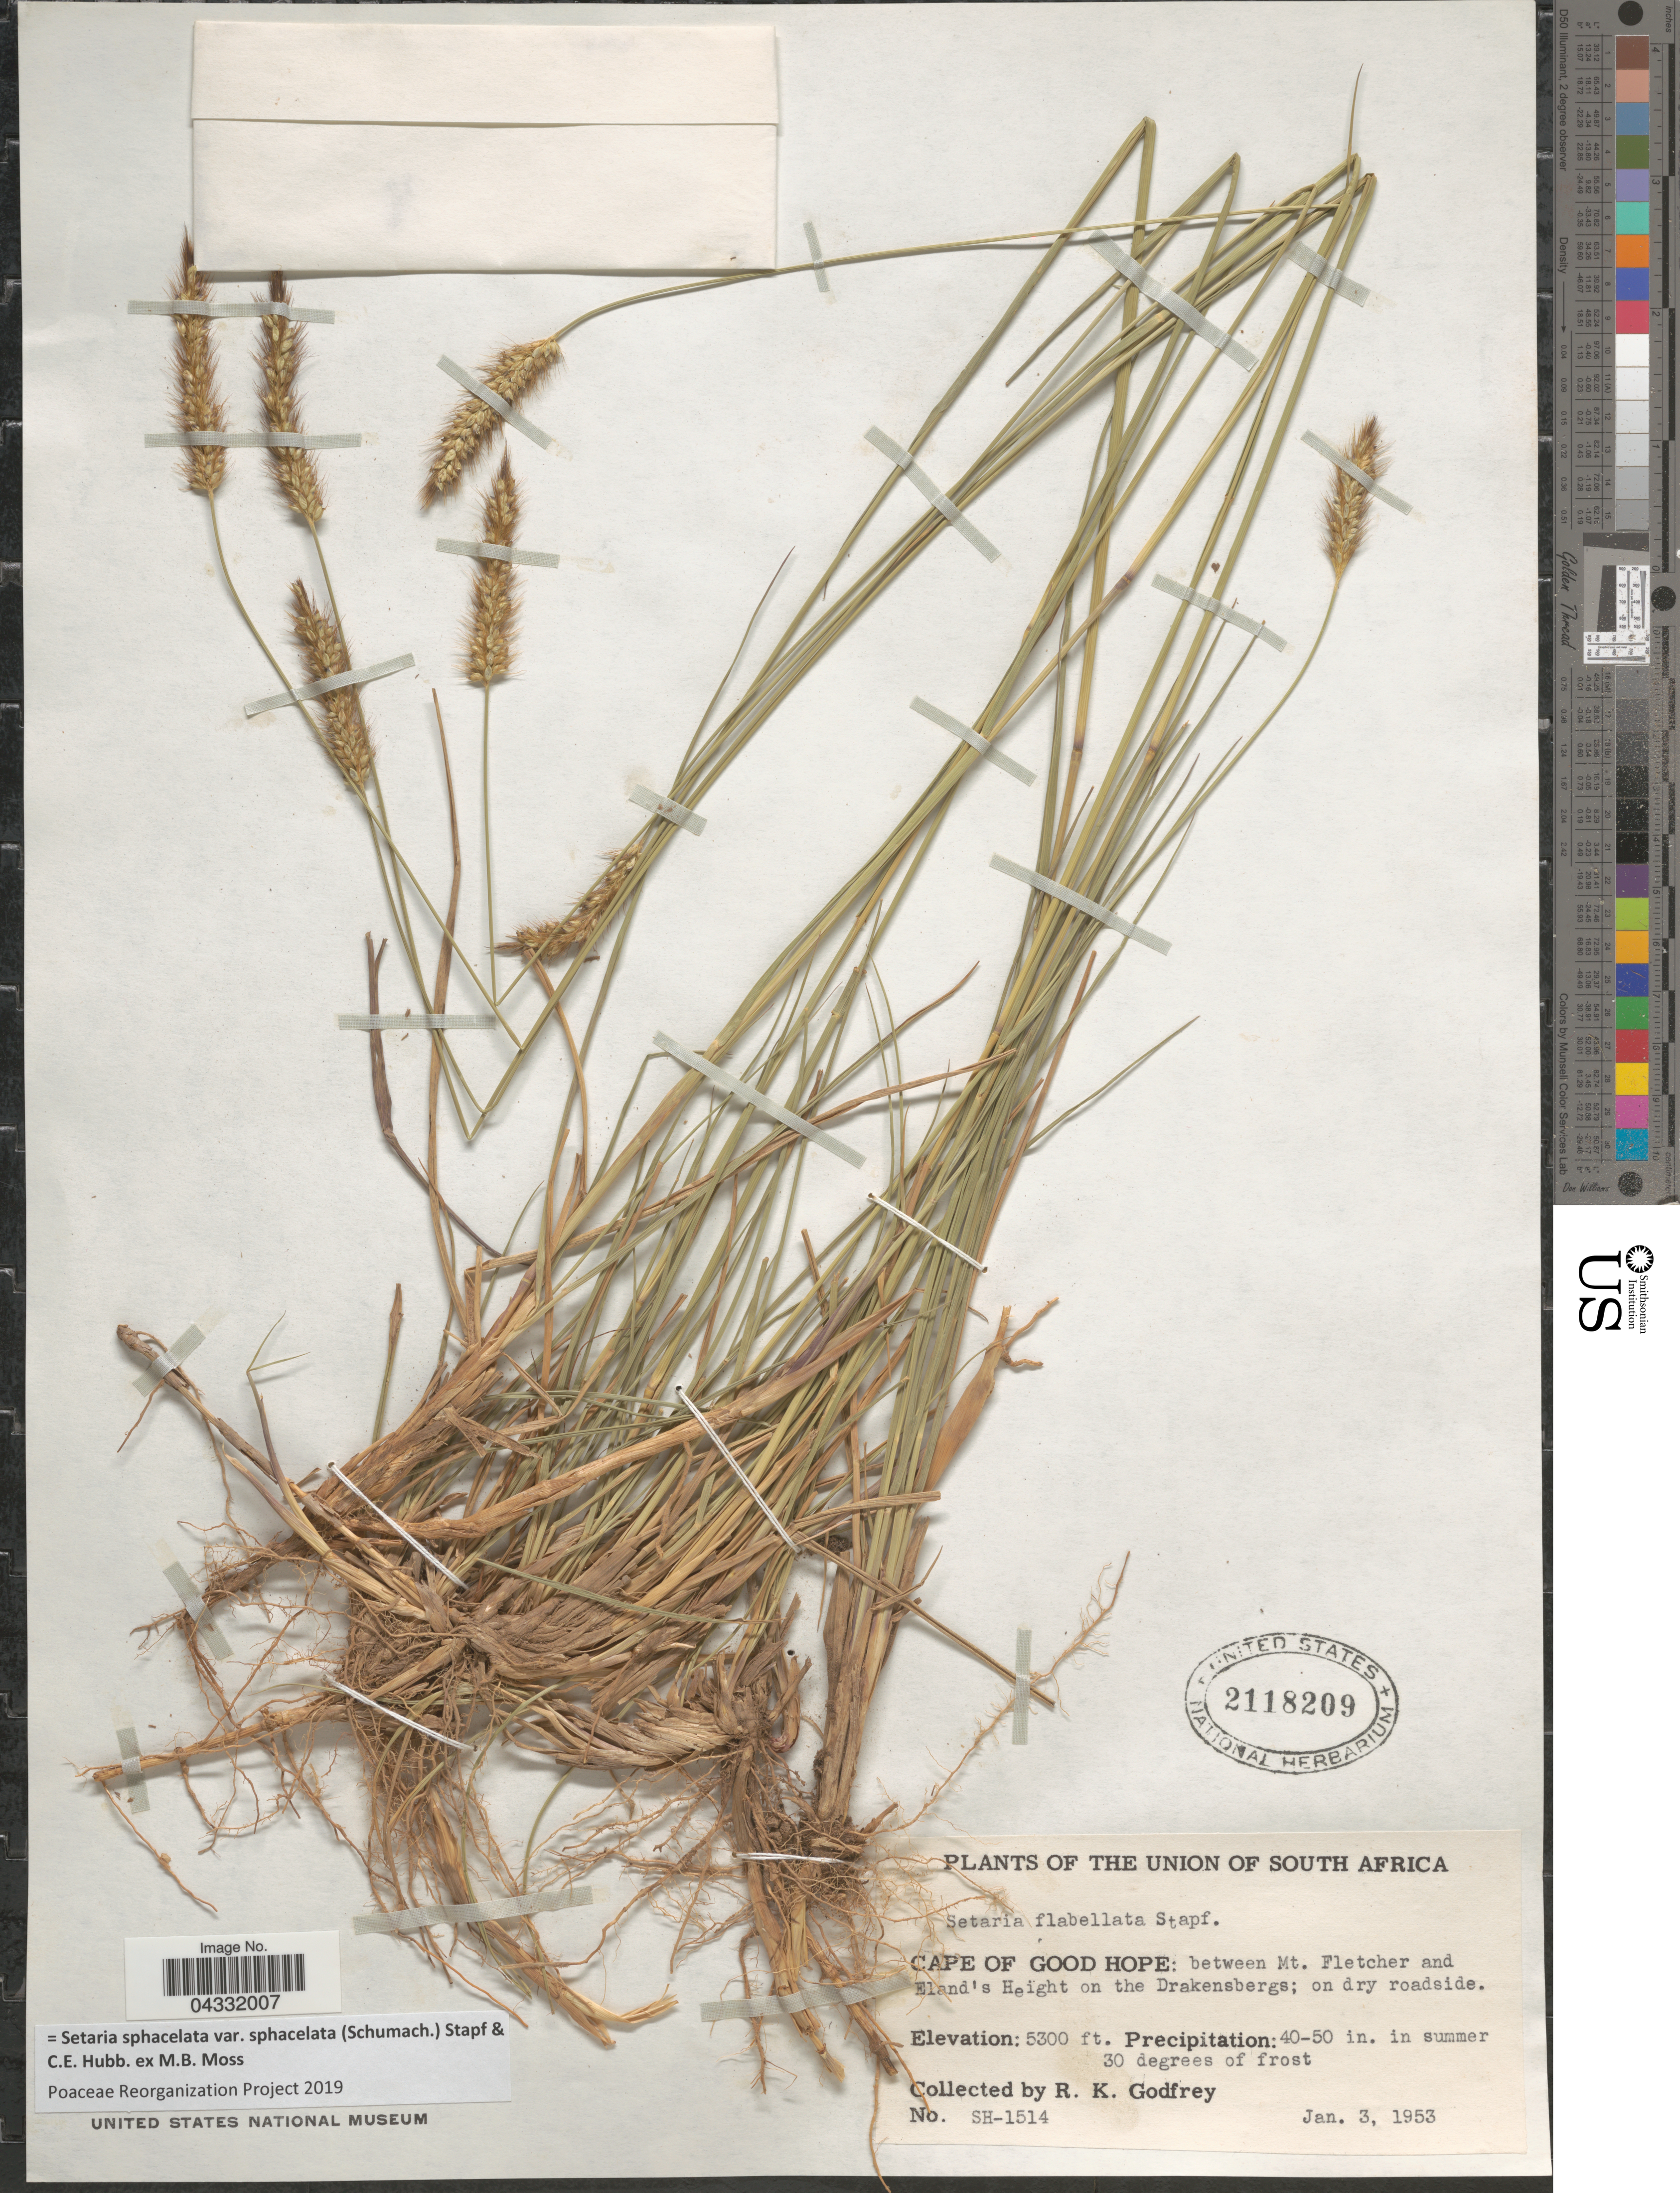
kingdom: Plantae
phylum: Tracheophyta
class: Liliopsida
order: Poales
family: Poaceae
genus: Setaria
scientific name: Setaria sphacelata var. sphacelata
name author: (Schumach.) Stapf & C. E. Hubb. ex M.B. Moss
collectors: R. K. Godfrey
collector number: SH-1514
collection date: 1953-01-03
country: South Africa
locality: Union of South Africa. Cape of Good Hope: between Mt. Fletcher and Eland's Height on the Drakenbergs.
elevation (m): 1615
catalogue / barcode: US 2118209